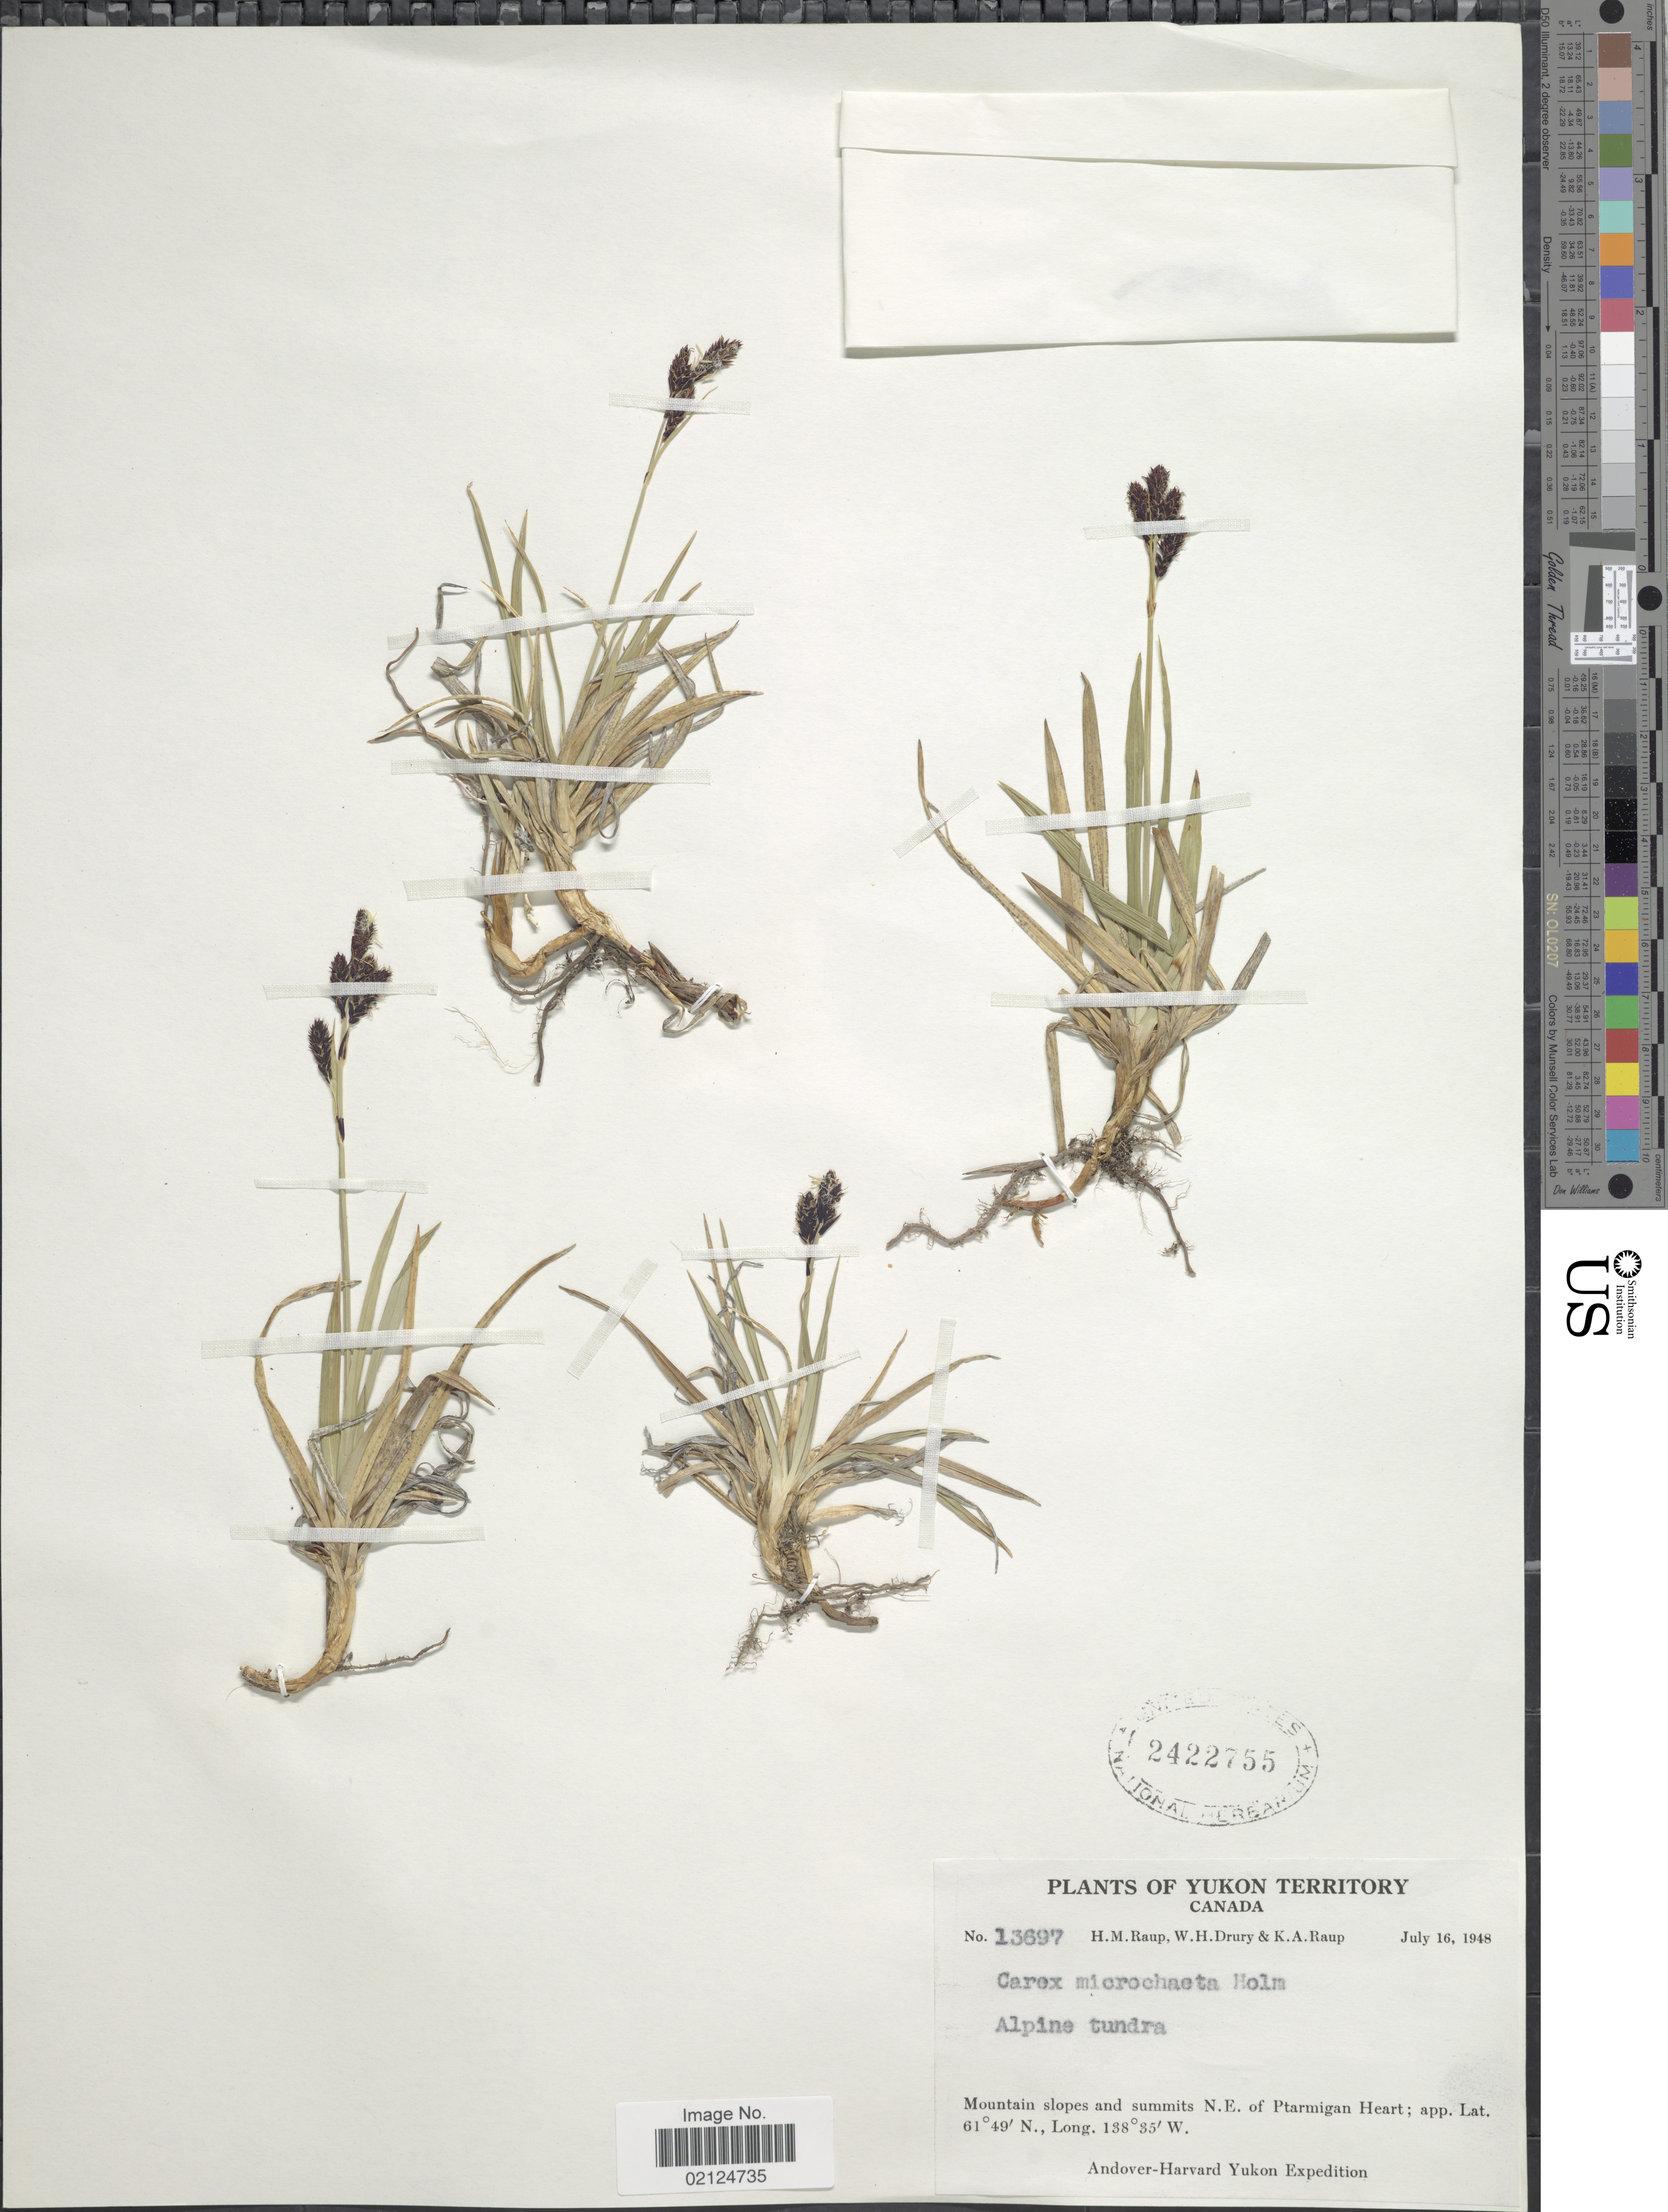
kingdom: Plantae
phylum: Tracheophyta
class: Liliopsida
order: Poales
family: Cyperaceae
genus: Carex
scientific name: Carex microchaeta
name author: Holm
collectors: H. Raup, W. Drury & K. Raup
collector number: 13697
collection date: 1948-07-16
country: Canada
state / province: Yukon Territory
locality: Yukon Territory. Mountain slopes and summits N. E. of Ptarmigan Heart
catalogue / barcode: US 2422755